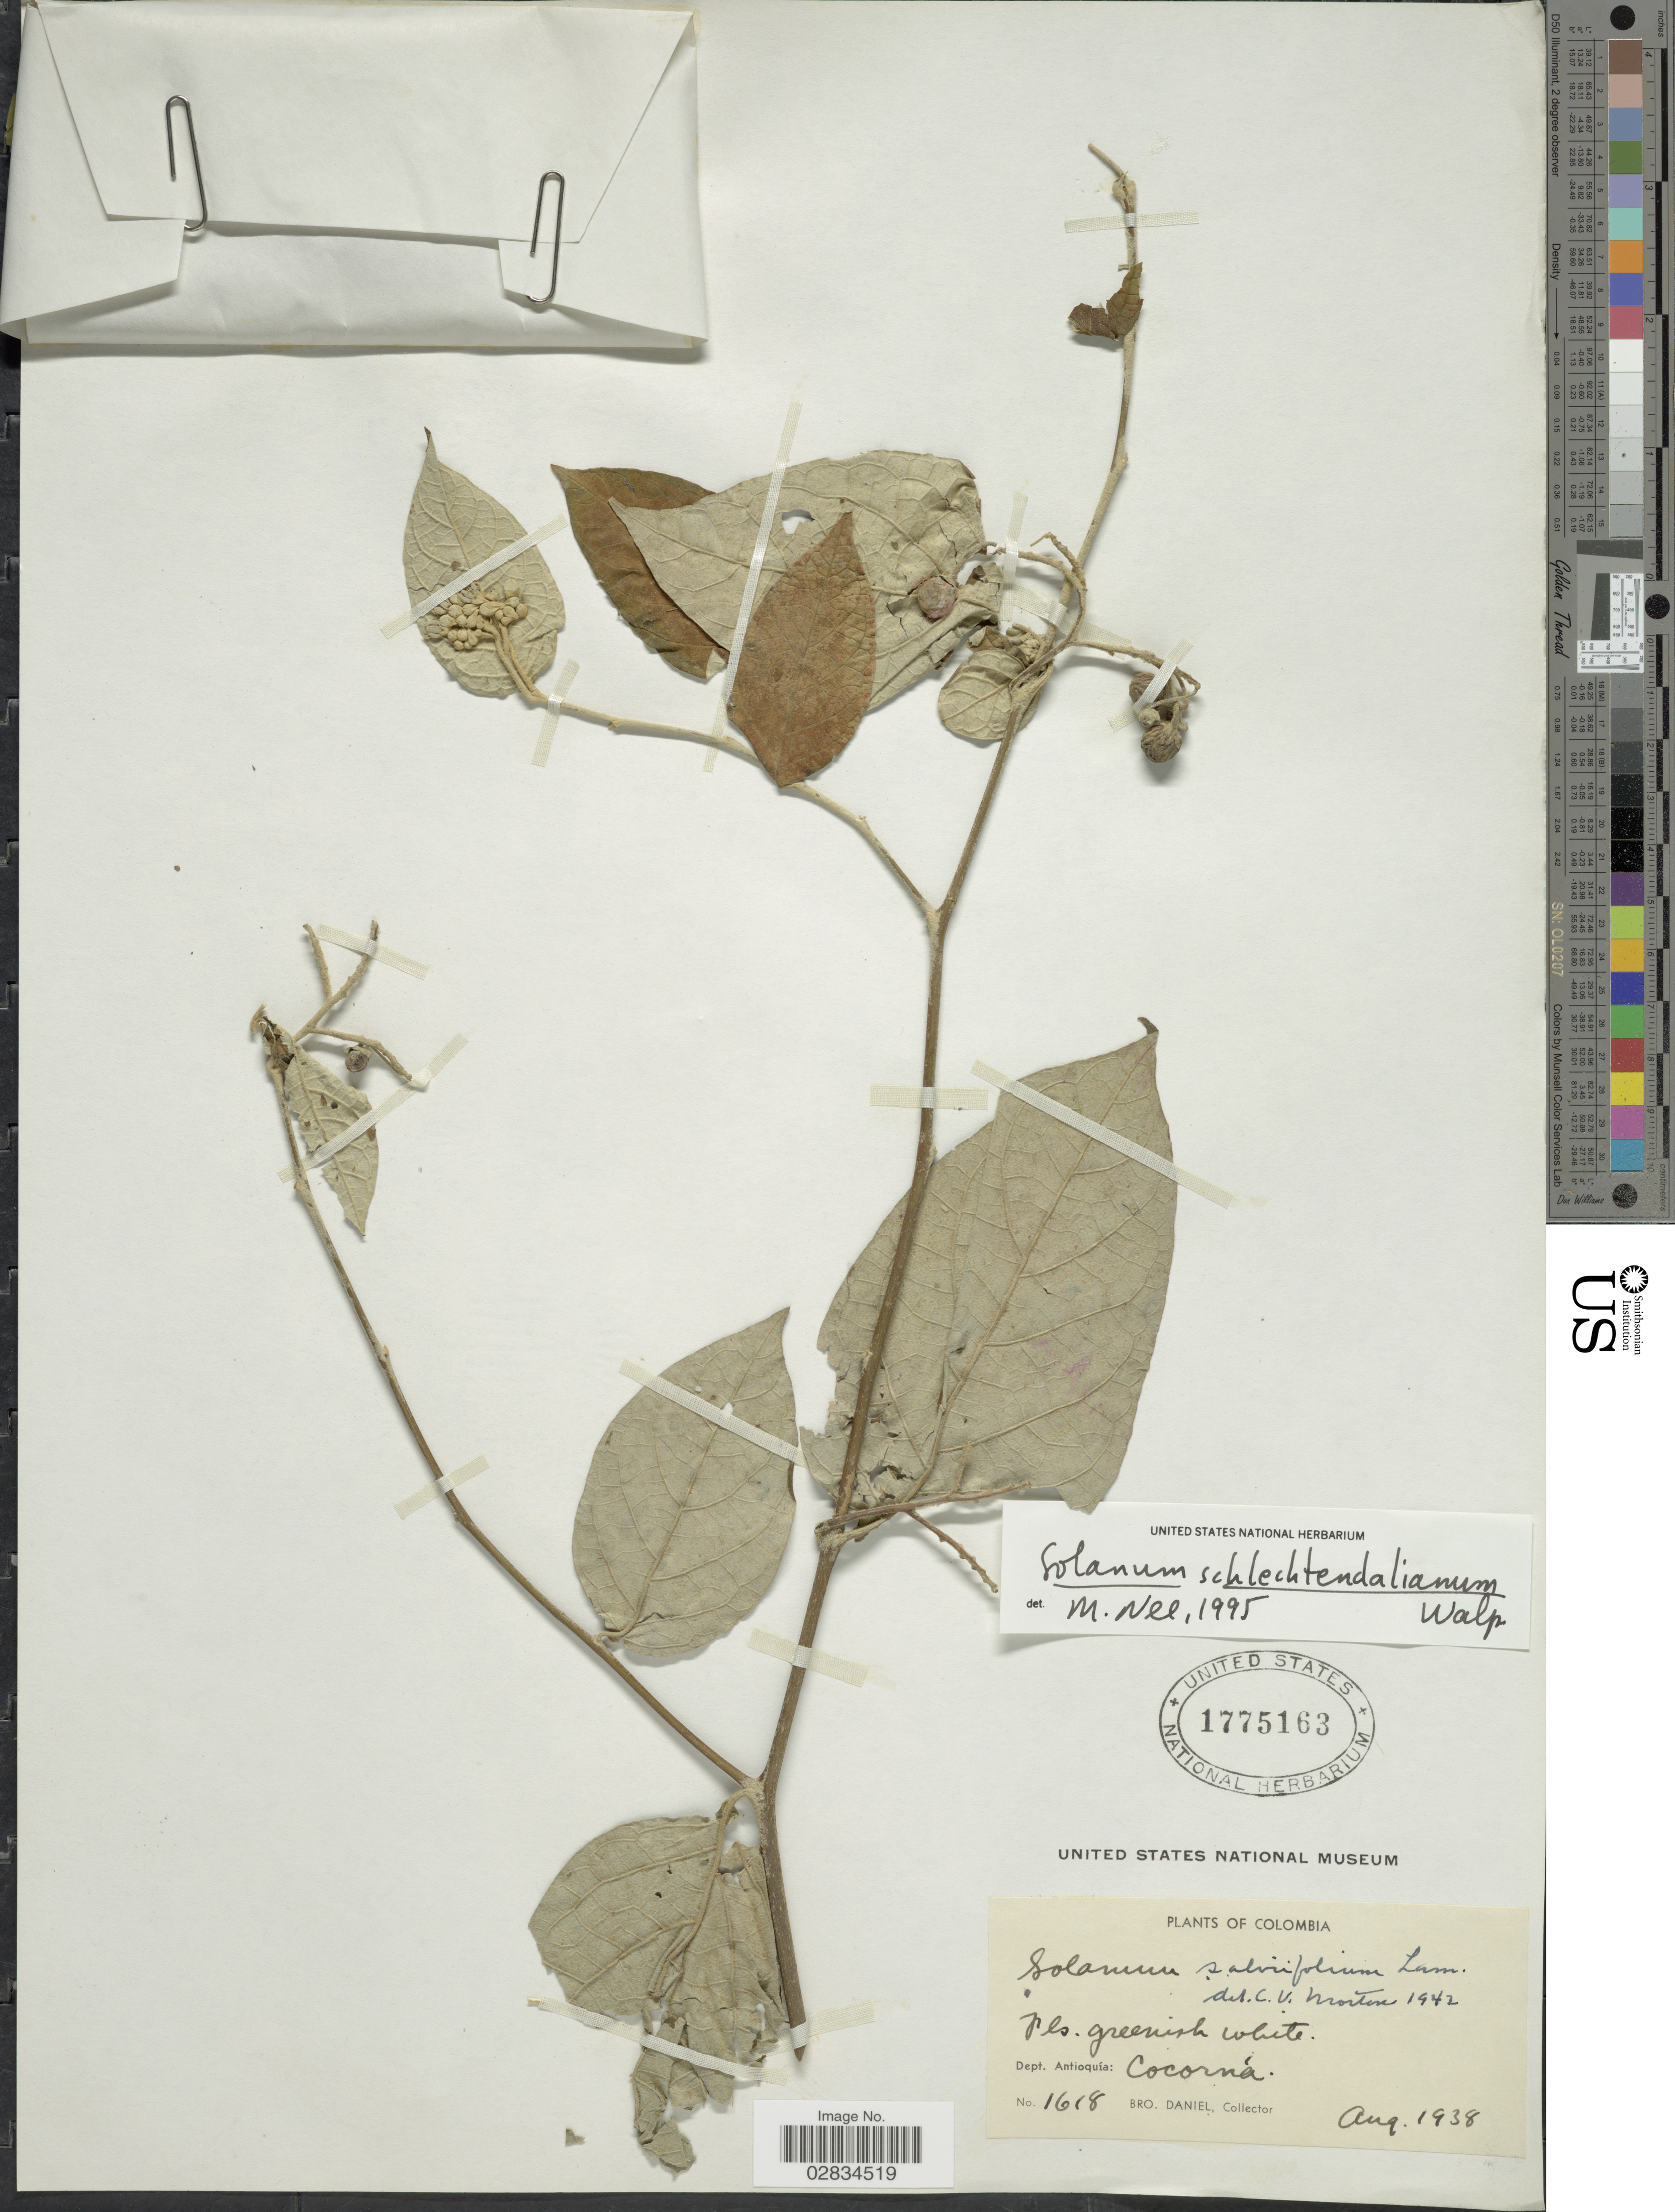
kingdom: Plantae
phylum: Tracheophyta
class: Magnoliopsida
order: Solanales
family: Solanaceae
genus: Solanum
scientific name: Solanum schlechtendalianum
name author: Walp.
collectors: Bro. Daniel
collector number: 1618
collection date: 1938-08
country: Colombia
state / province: Antioquia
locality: Dept. Antioquía: Cocorná.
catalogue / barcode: US 1775163